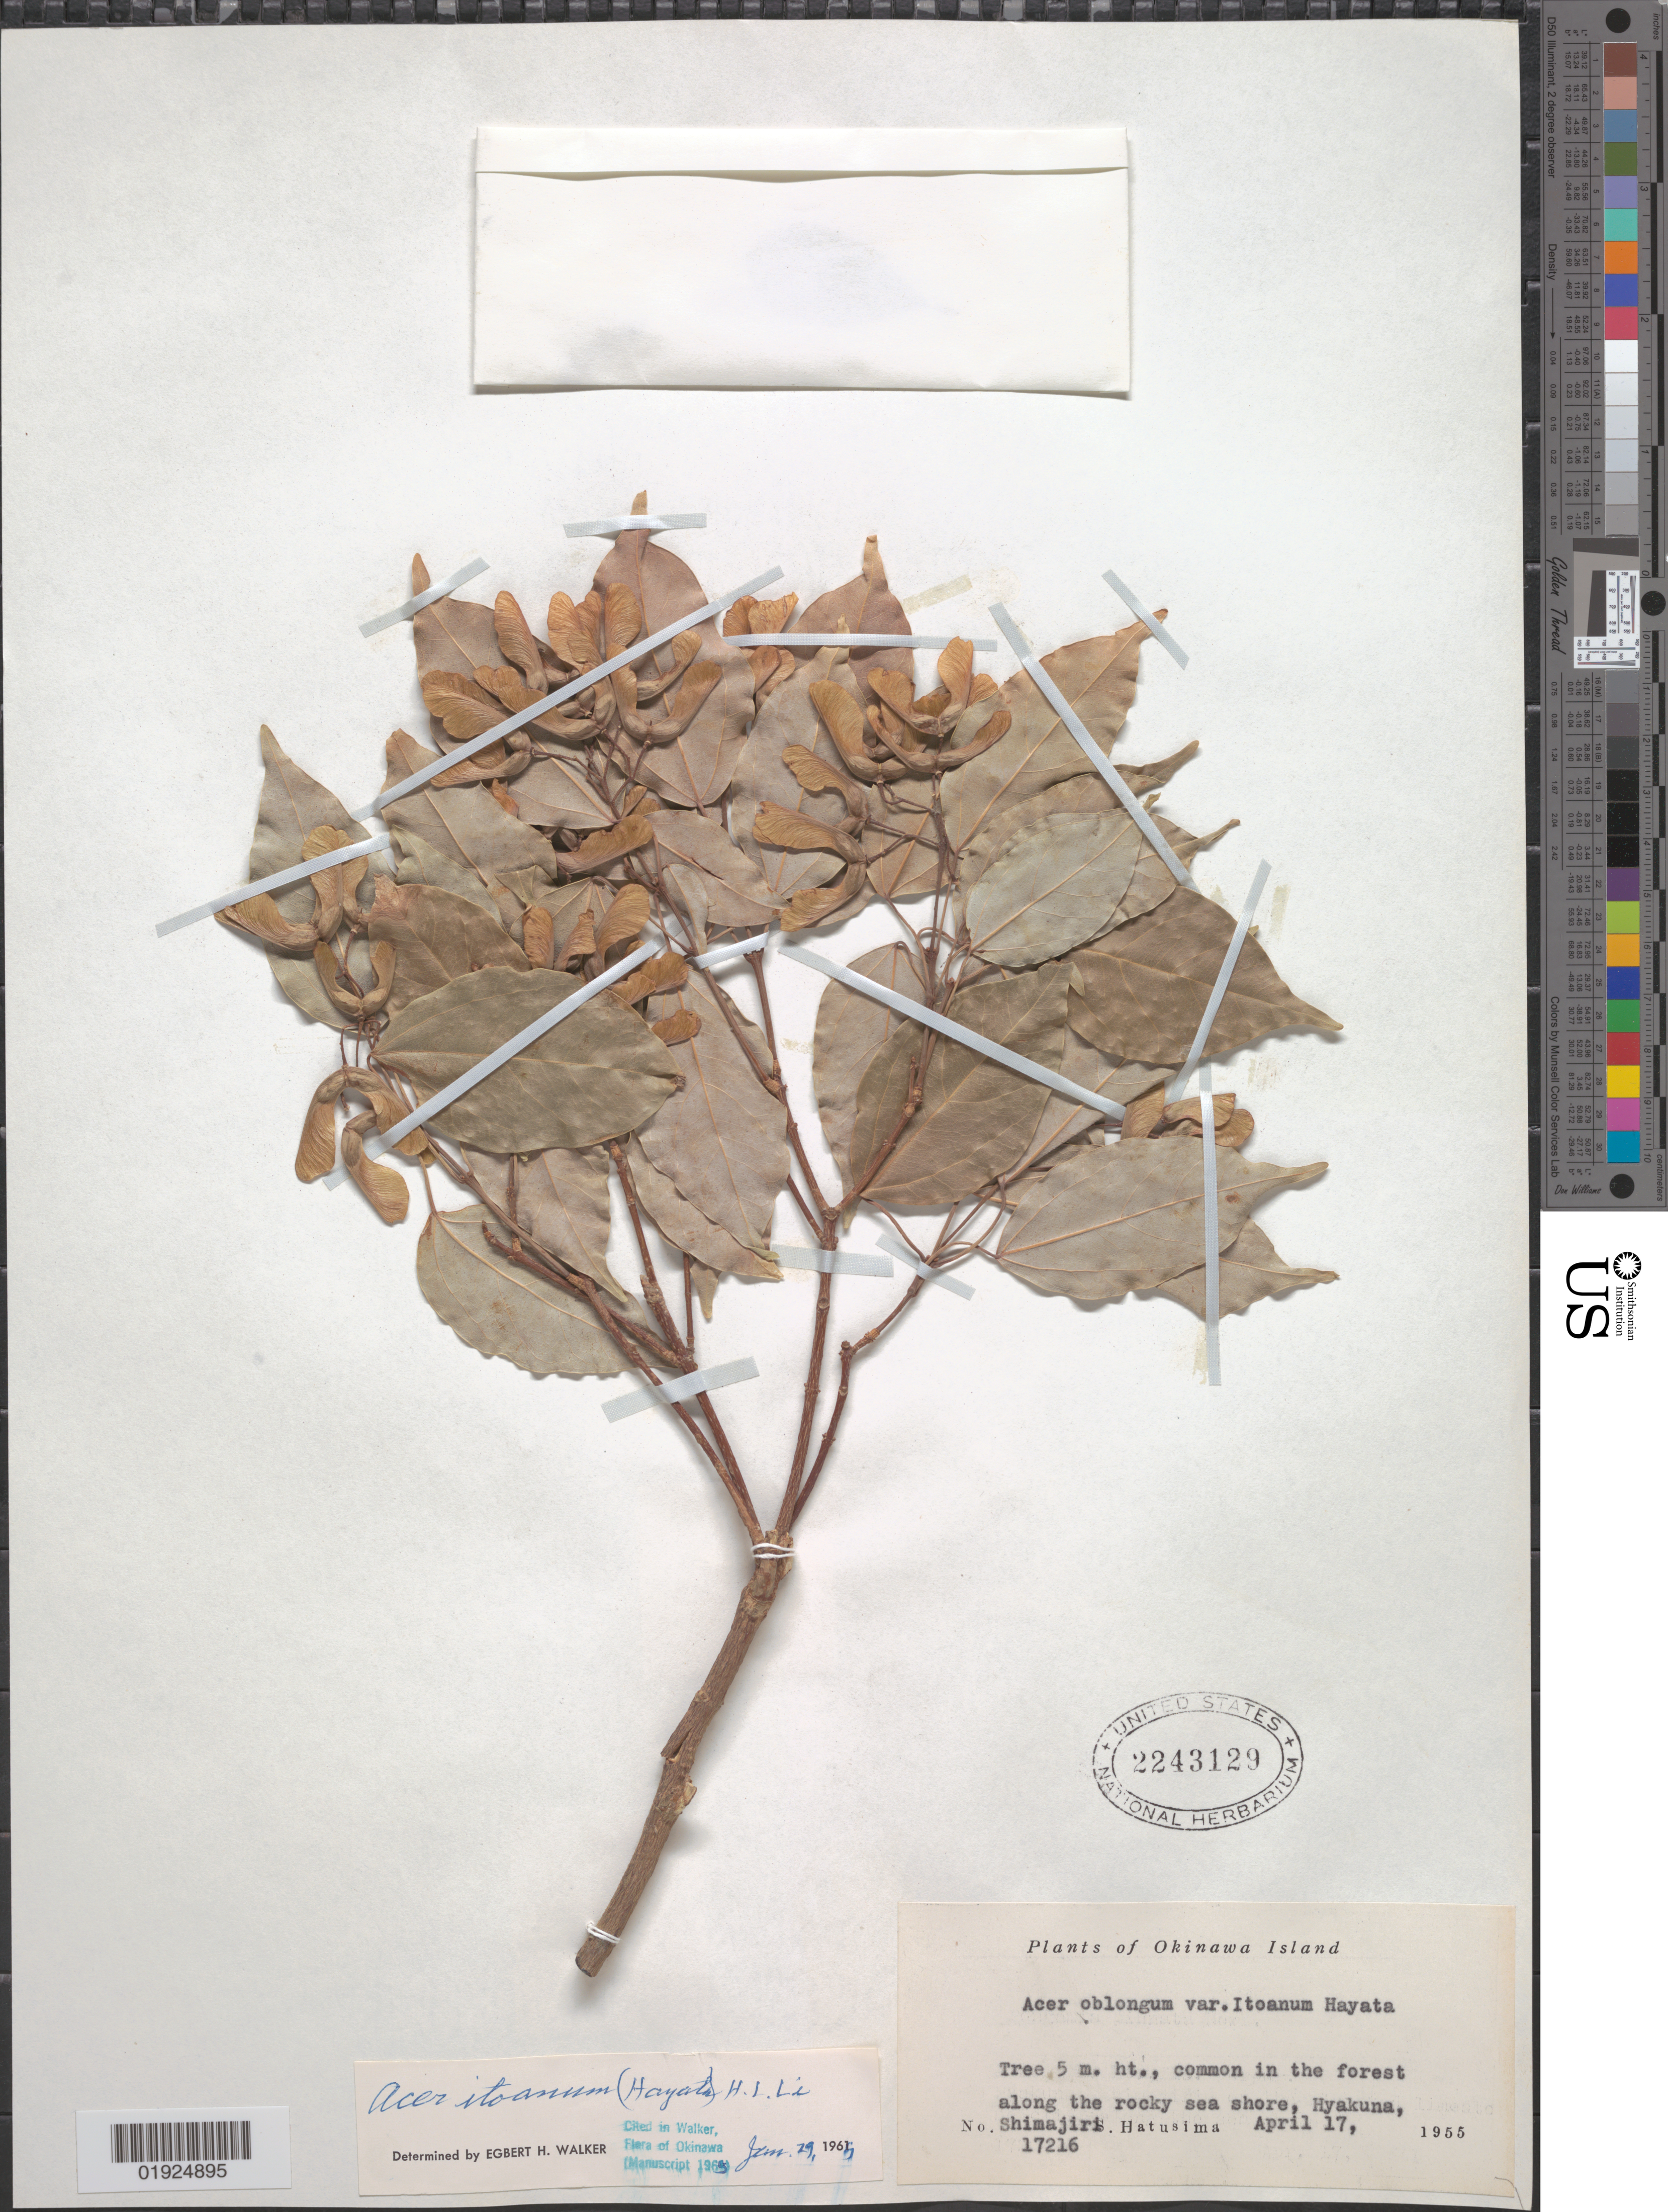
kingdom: Plantae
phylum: Tracheophyta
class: Magnoliopsida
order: Sapindales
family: Sapindaceae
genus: Acer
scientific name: Acer oblongum var. itoanum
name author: Hayata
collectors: S. Hatusima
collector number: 17216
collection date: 1955-04-17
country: Japan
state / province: Okinawa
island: Okinawa I.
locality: Hyakuna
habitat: Common in the forest along the rocky sea shore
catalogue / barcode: US 2243129